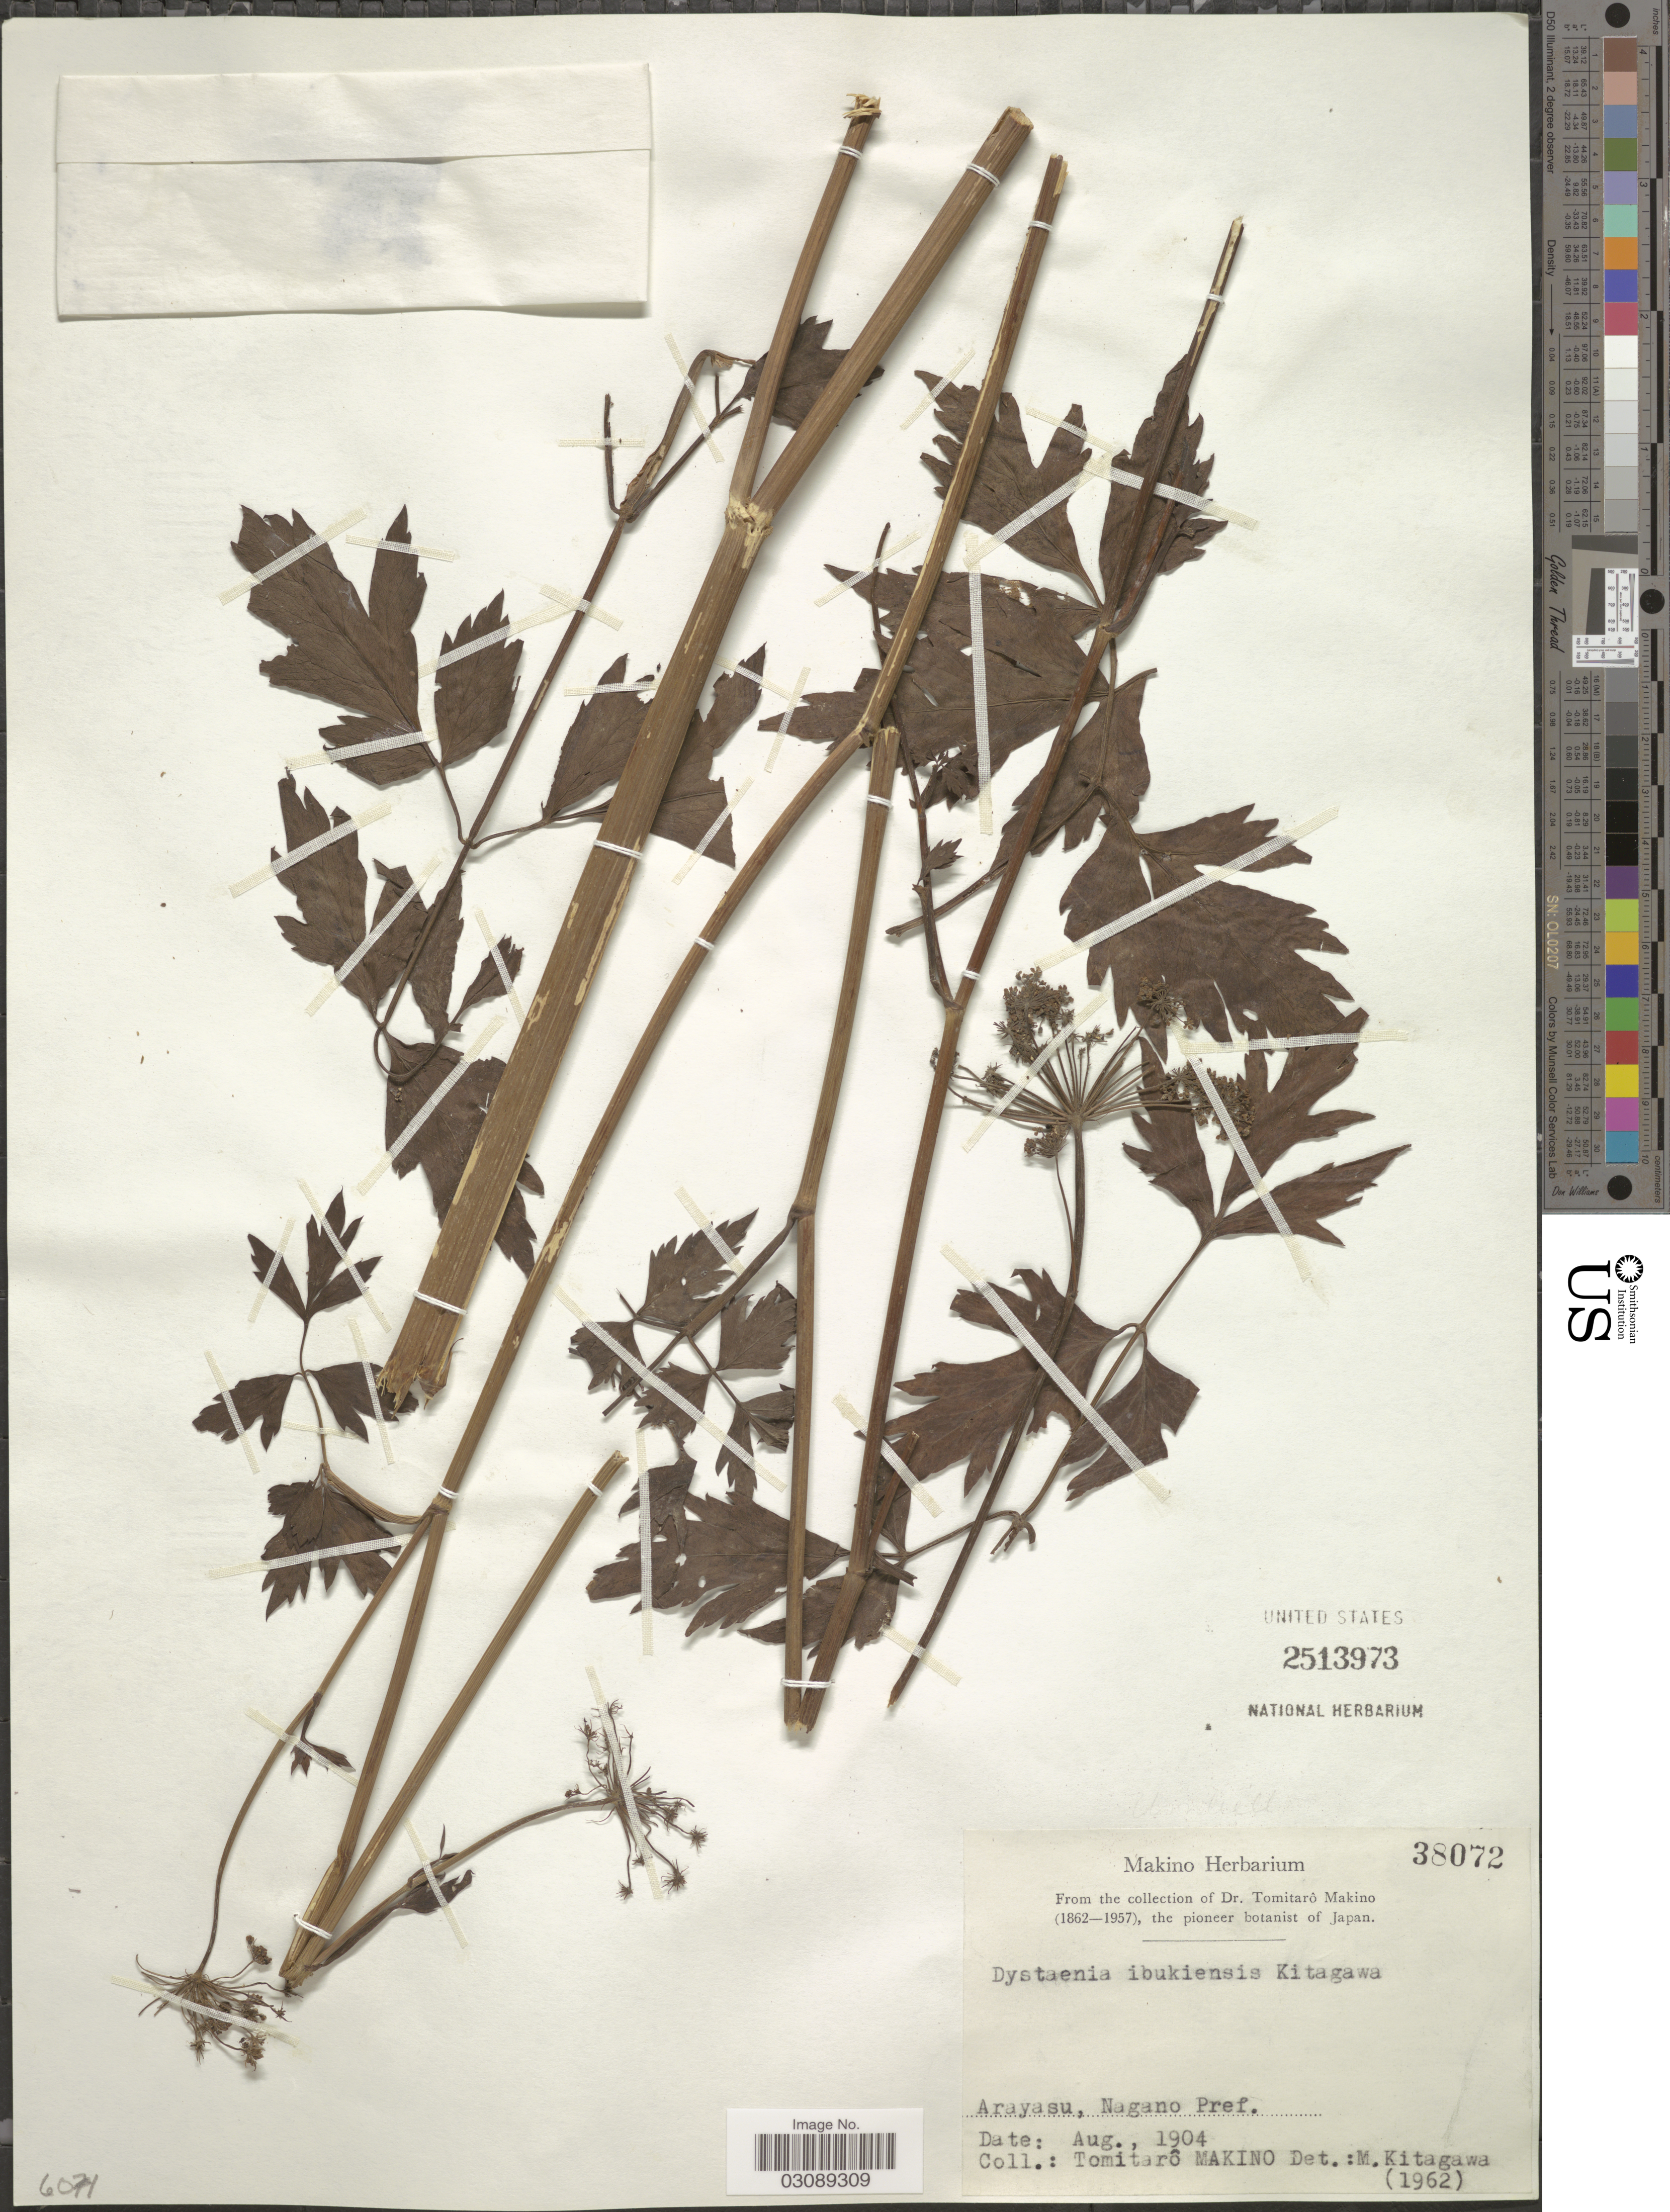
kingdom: Plantae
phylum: Tracheophyta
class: Magnoliopsida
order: Apiales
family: Apiaceae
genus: Ligusticum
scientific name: Ligusticum ibukiense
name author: Y. Yabe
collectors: T. Makino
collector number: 38072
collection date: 1904-08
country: Japan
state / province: Nagano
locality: Arayasu.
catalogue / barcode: US 2513973